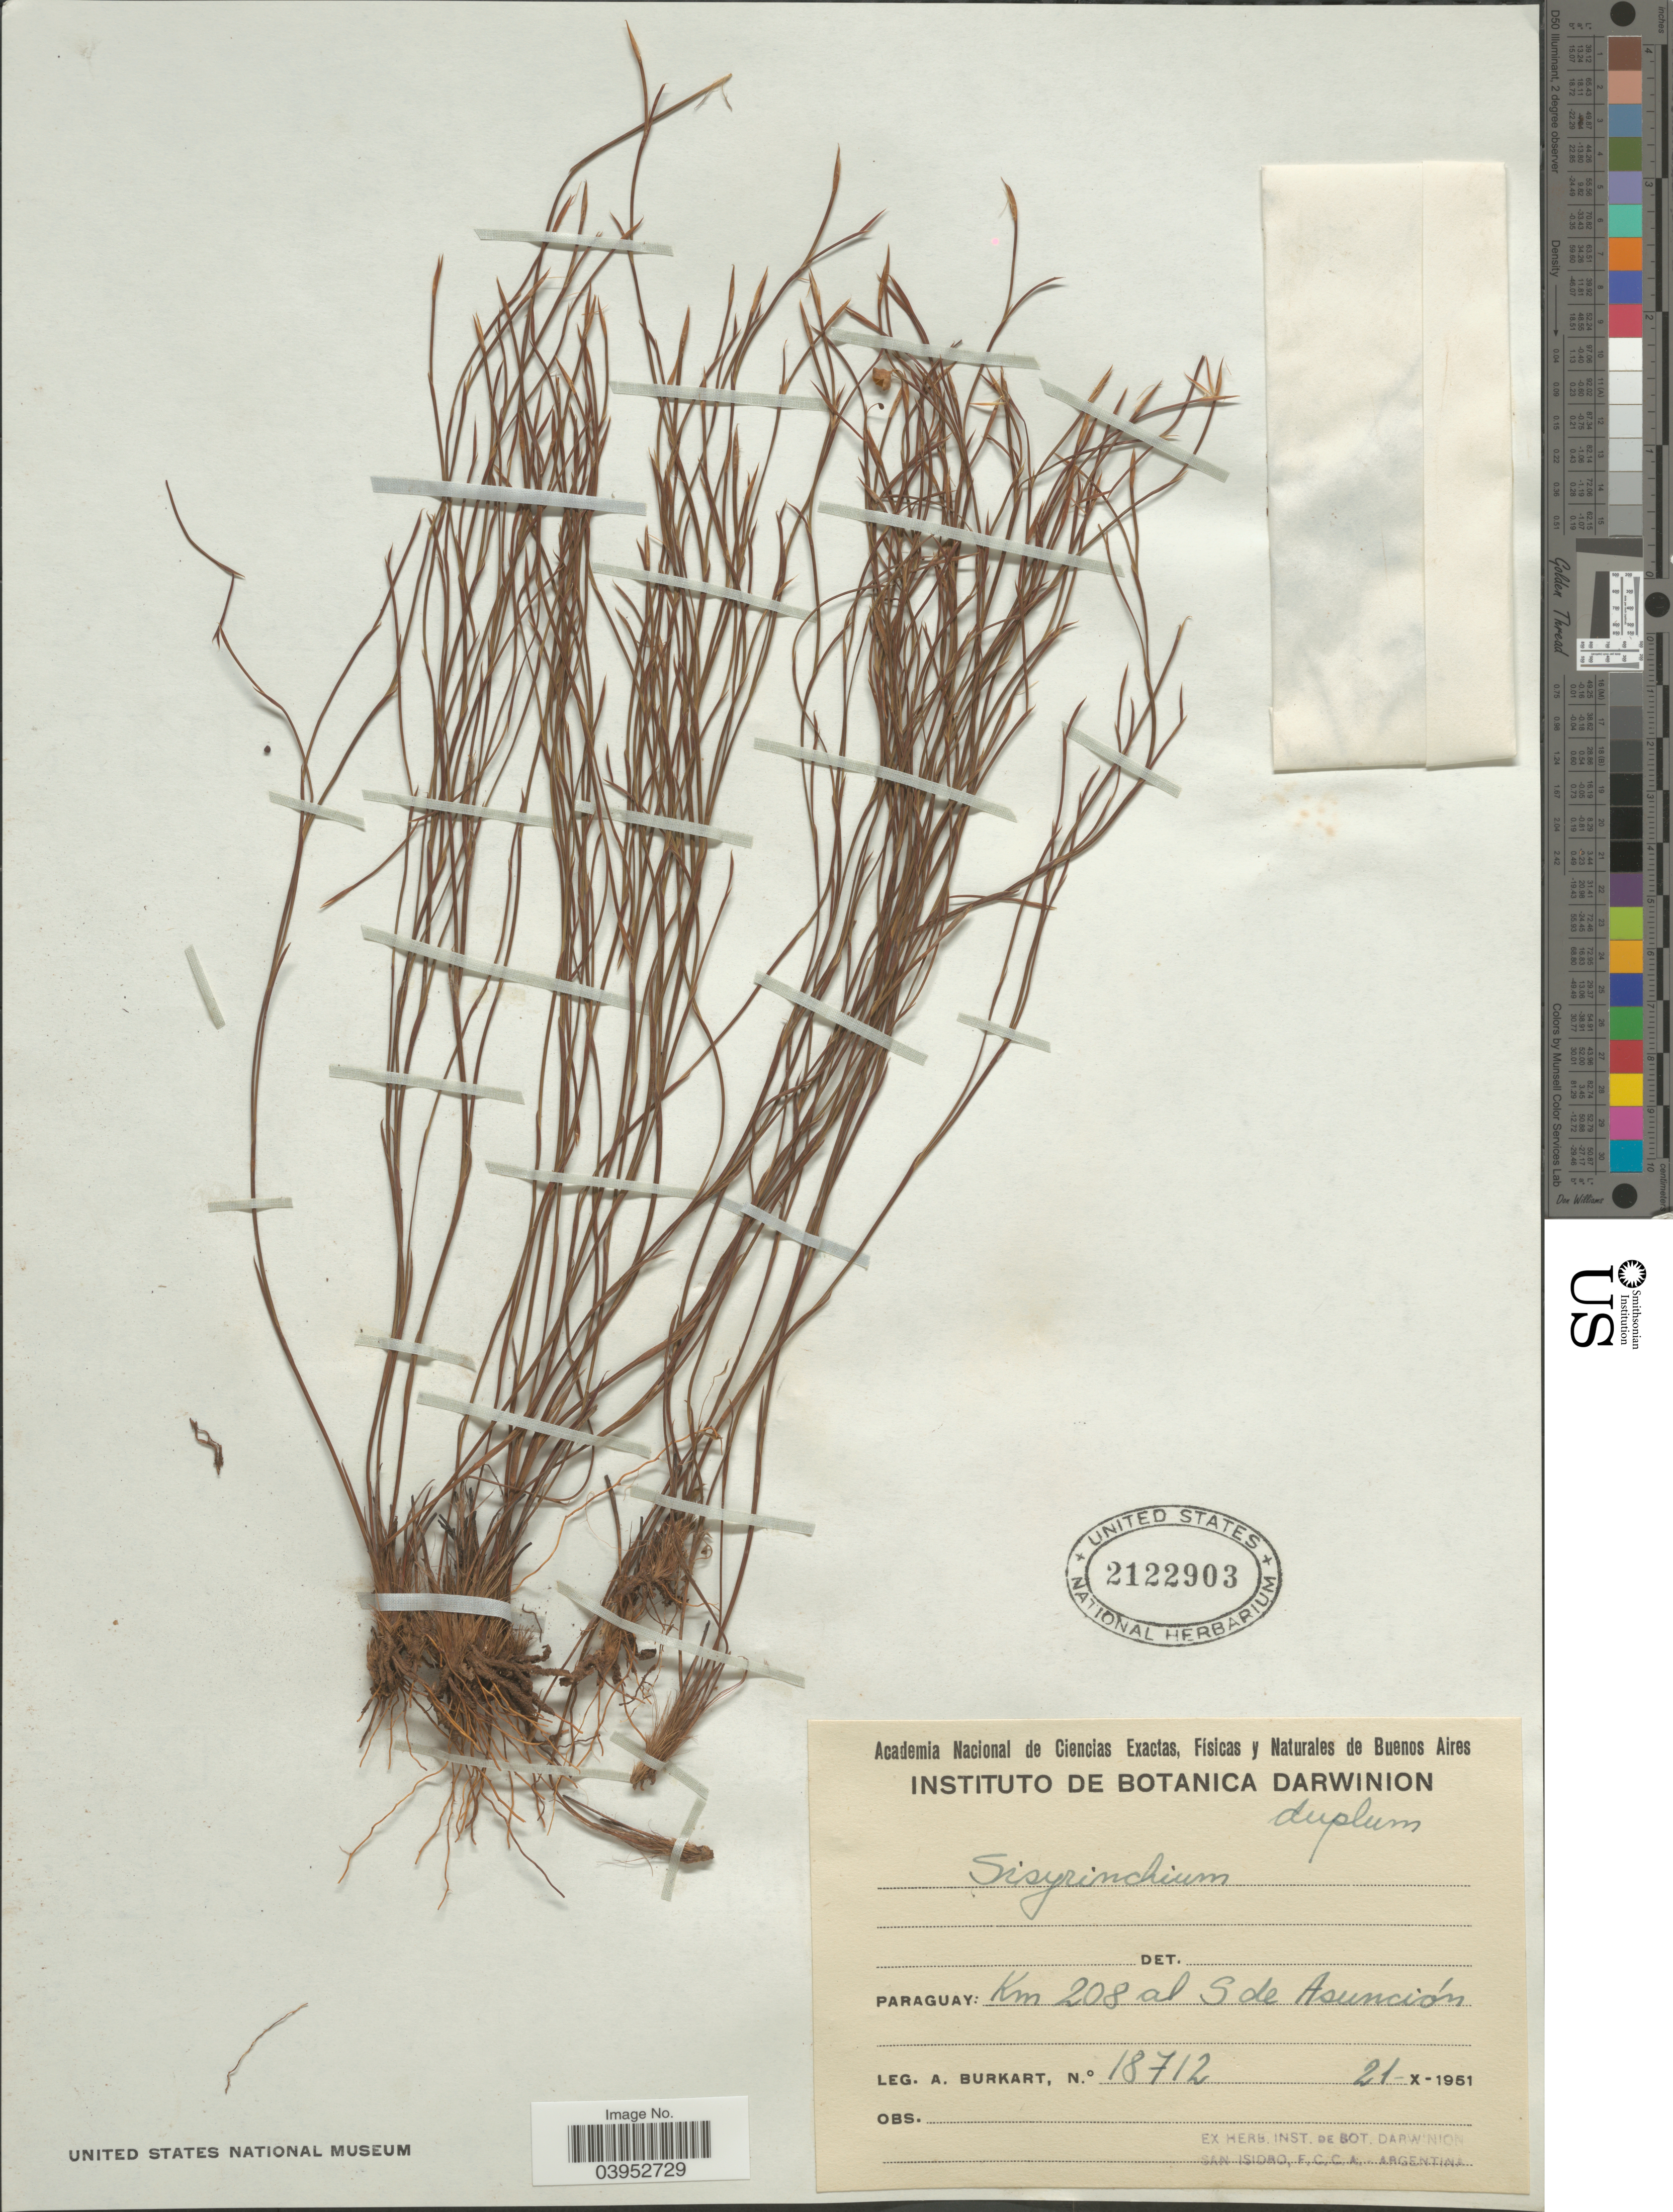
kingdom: Plantae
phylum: Tracheophyta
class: Liliopsida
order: Asparagales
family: Iridaceae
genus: Sisyrinchium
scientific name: Sisyrinchium sp.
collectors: A. E. Burkart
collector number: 18712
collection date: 1951-10-21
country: Paraguay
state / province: Asuncion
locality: Km 208 al S de Asunción.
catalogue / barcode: US 2122903